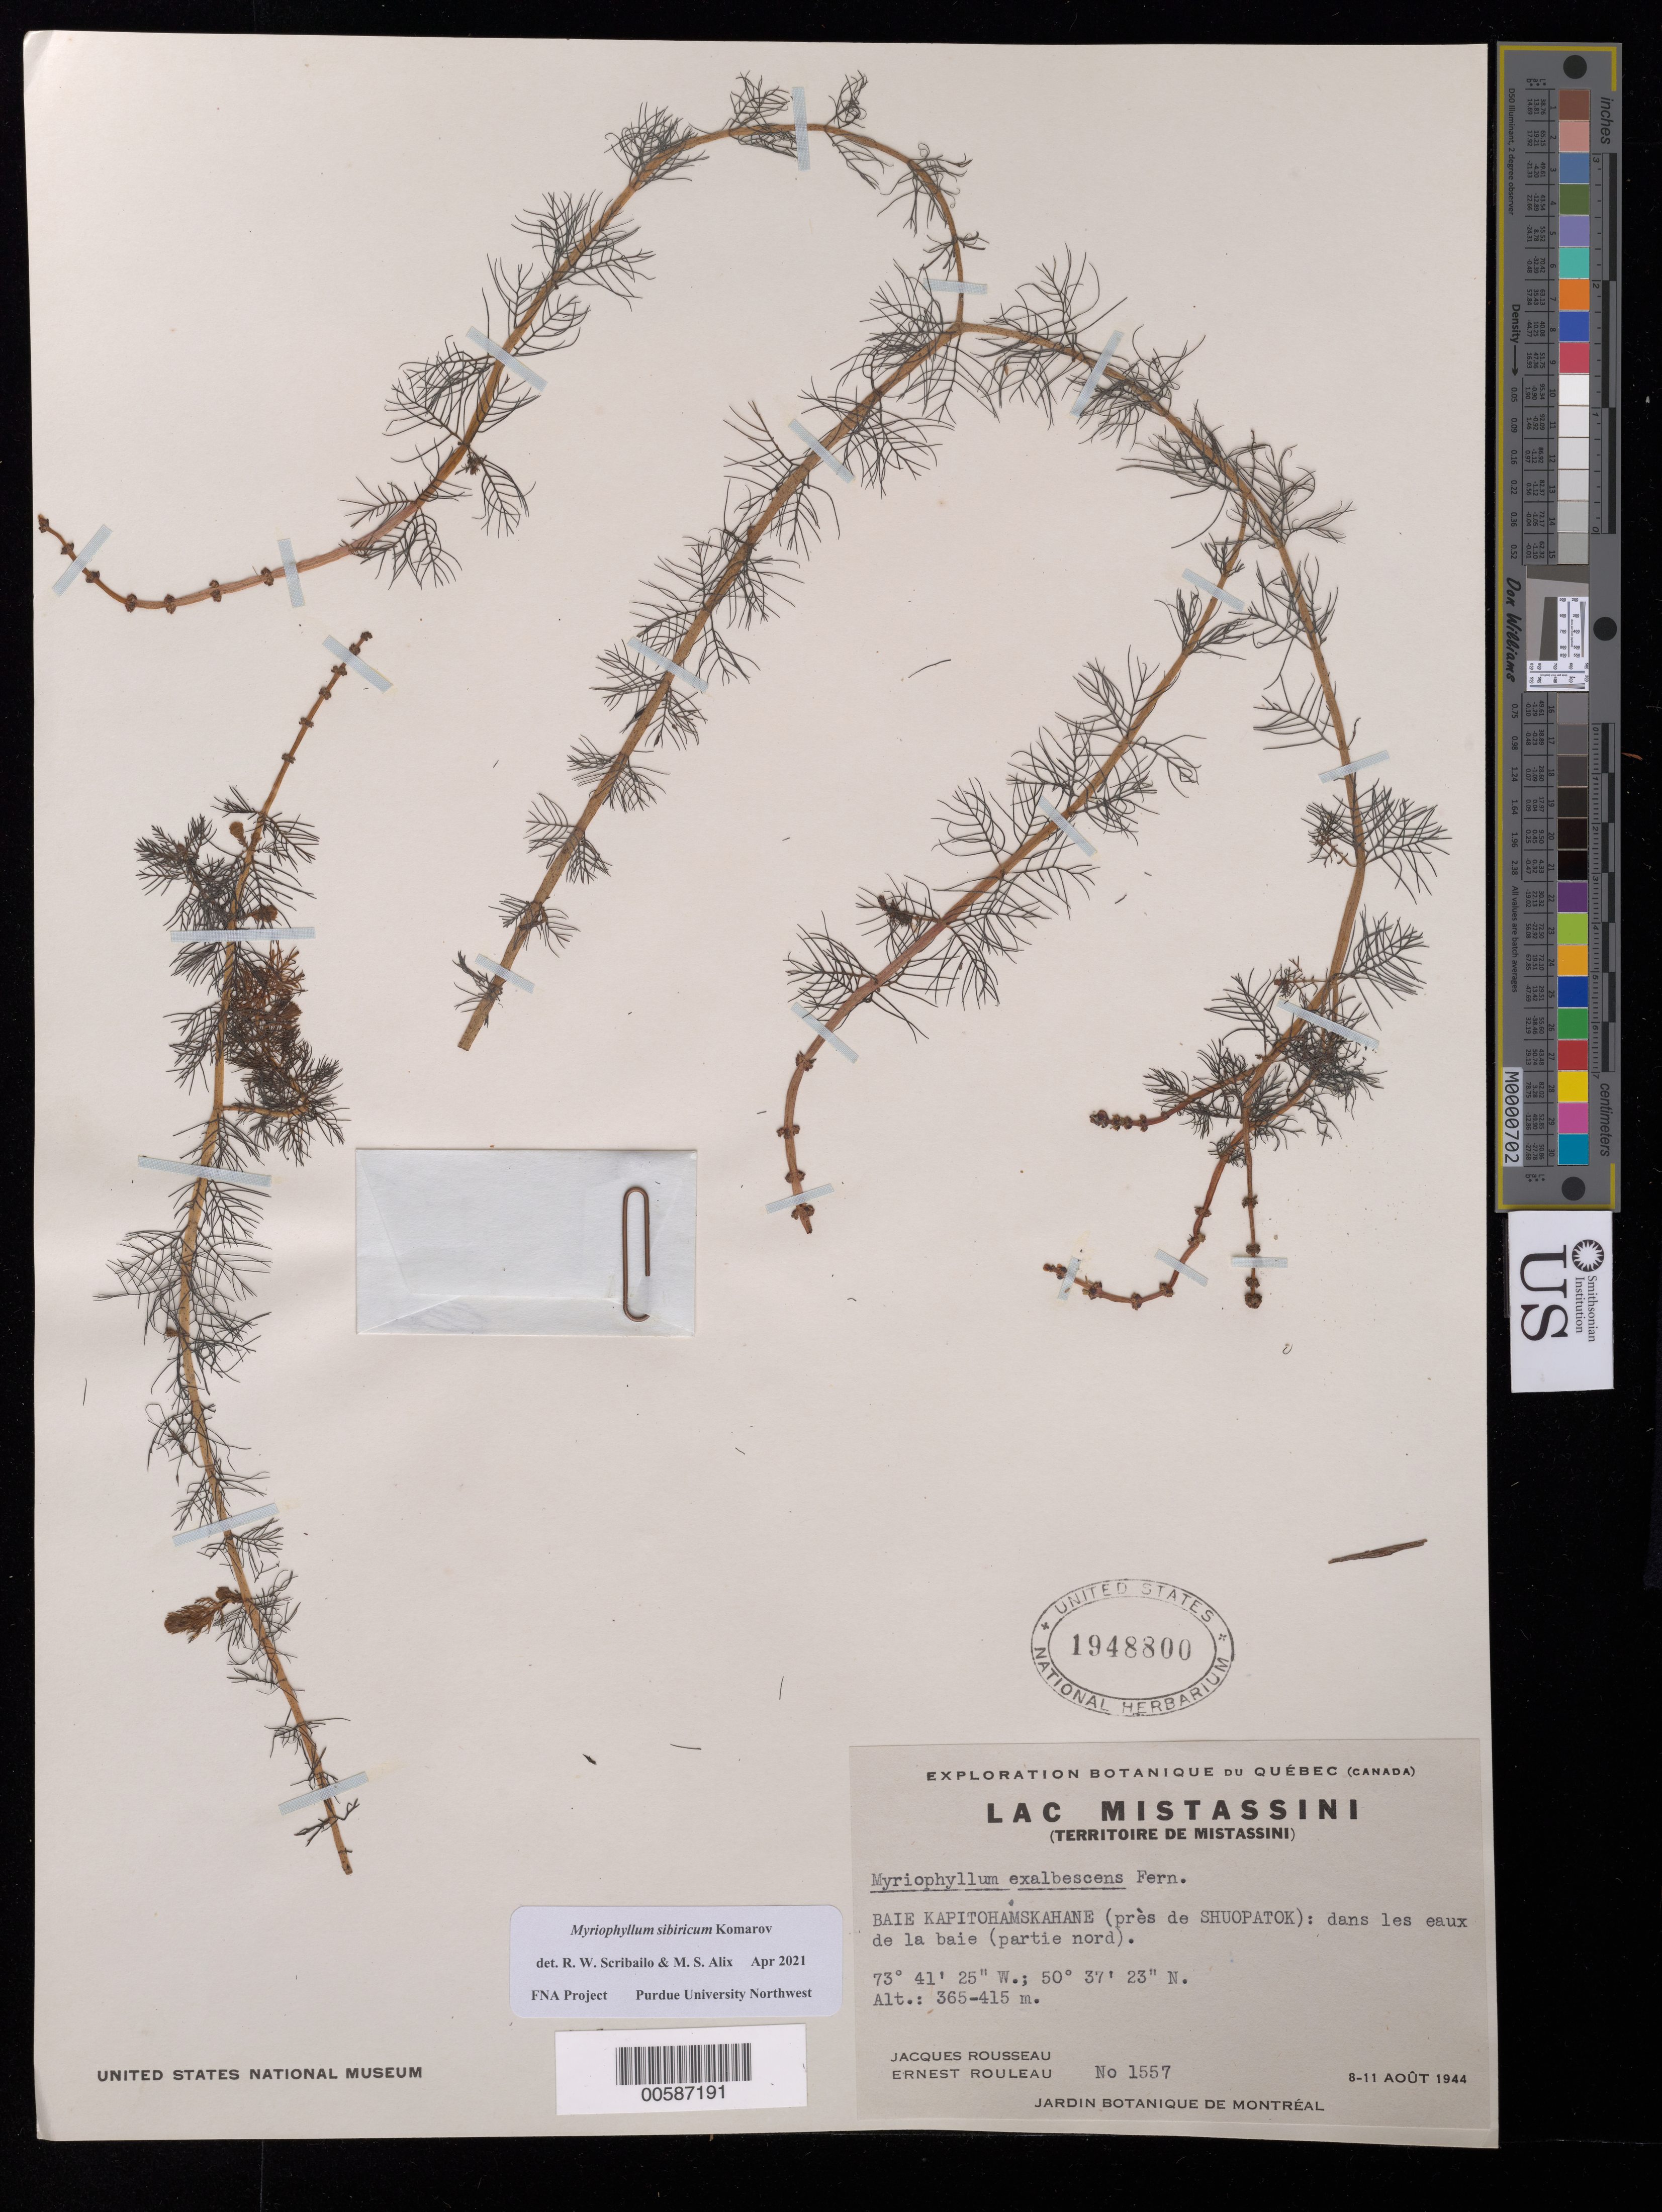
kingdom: Plantae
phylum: Tracheophyta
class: Magnoliopsida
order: Saxifragales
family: Haloragaceae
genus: Myriophyllum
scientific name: Myriophyllum sibiricum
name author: Kom.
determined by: Scribailo, R. W.; Alix, M. S.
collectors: J. Rousseau & E. Rouleau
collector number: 1557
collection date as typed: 08 Aug 1944 to 11 Aug 1944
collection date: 1944-08-08/1944-08-11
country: Canada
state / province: Quebec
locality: Mistassini, Baie Kapitohamskahane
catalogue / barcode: US 1948800